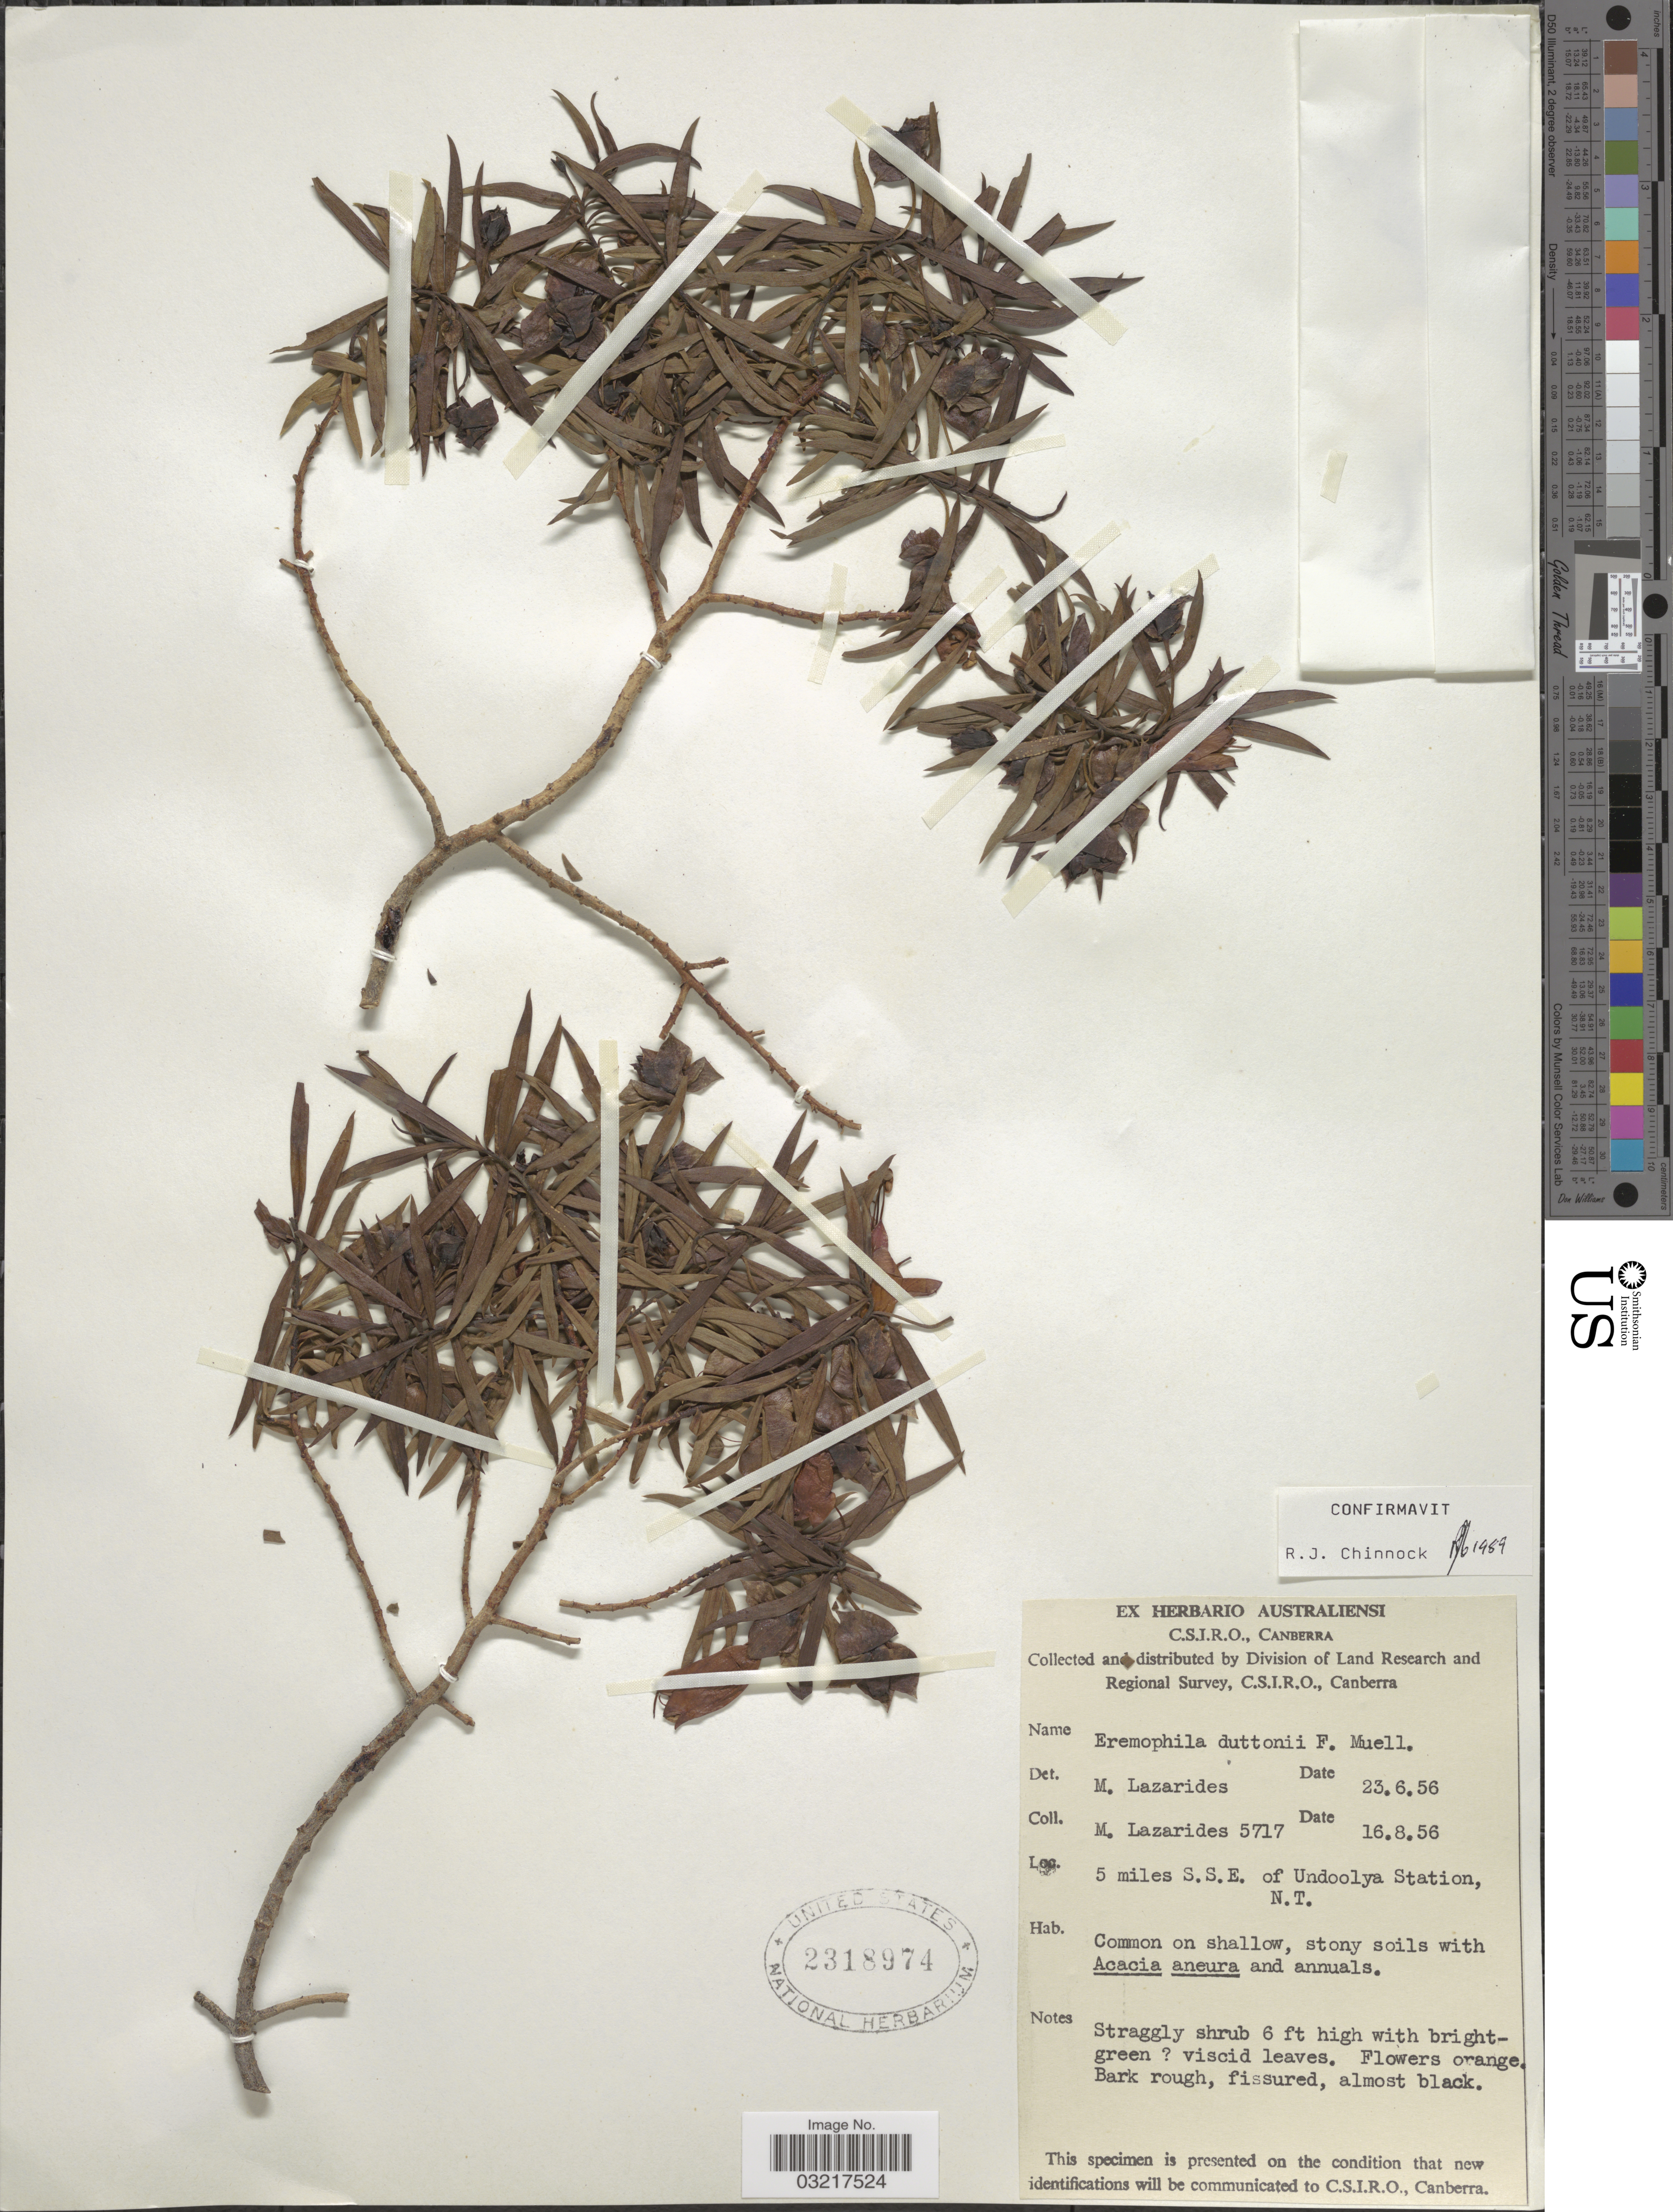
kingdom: Plantae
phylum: Tracheophyta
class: Magnoliopsida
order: Lamiales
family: Scrophulariaceae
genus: Eremophila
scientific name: Eremophila duttonii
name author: F. Muell.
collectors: M. Lazarides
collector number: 5717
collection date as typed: Transcribed d/m/y: 16/8/56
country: Australia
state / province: Northern Territory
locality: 5 miles S.S.E. of Undoolya Station, N.T.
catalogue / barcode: US 2318974